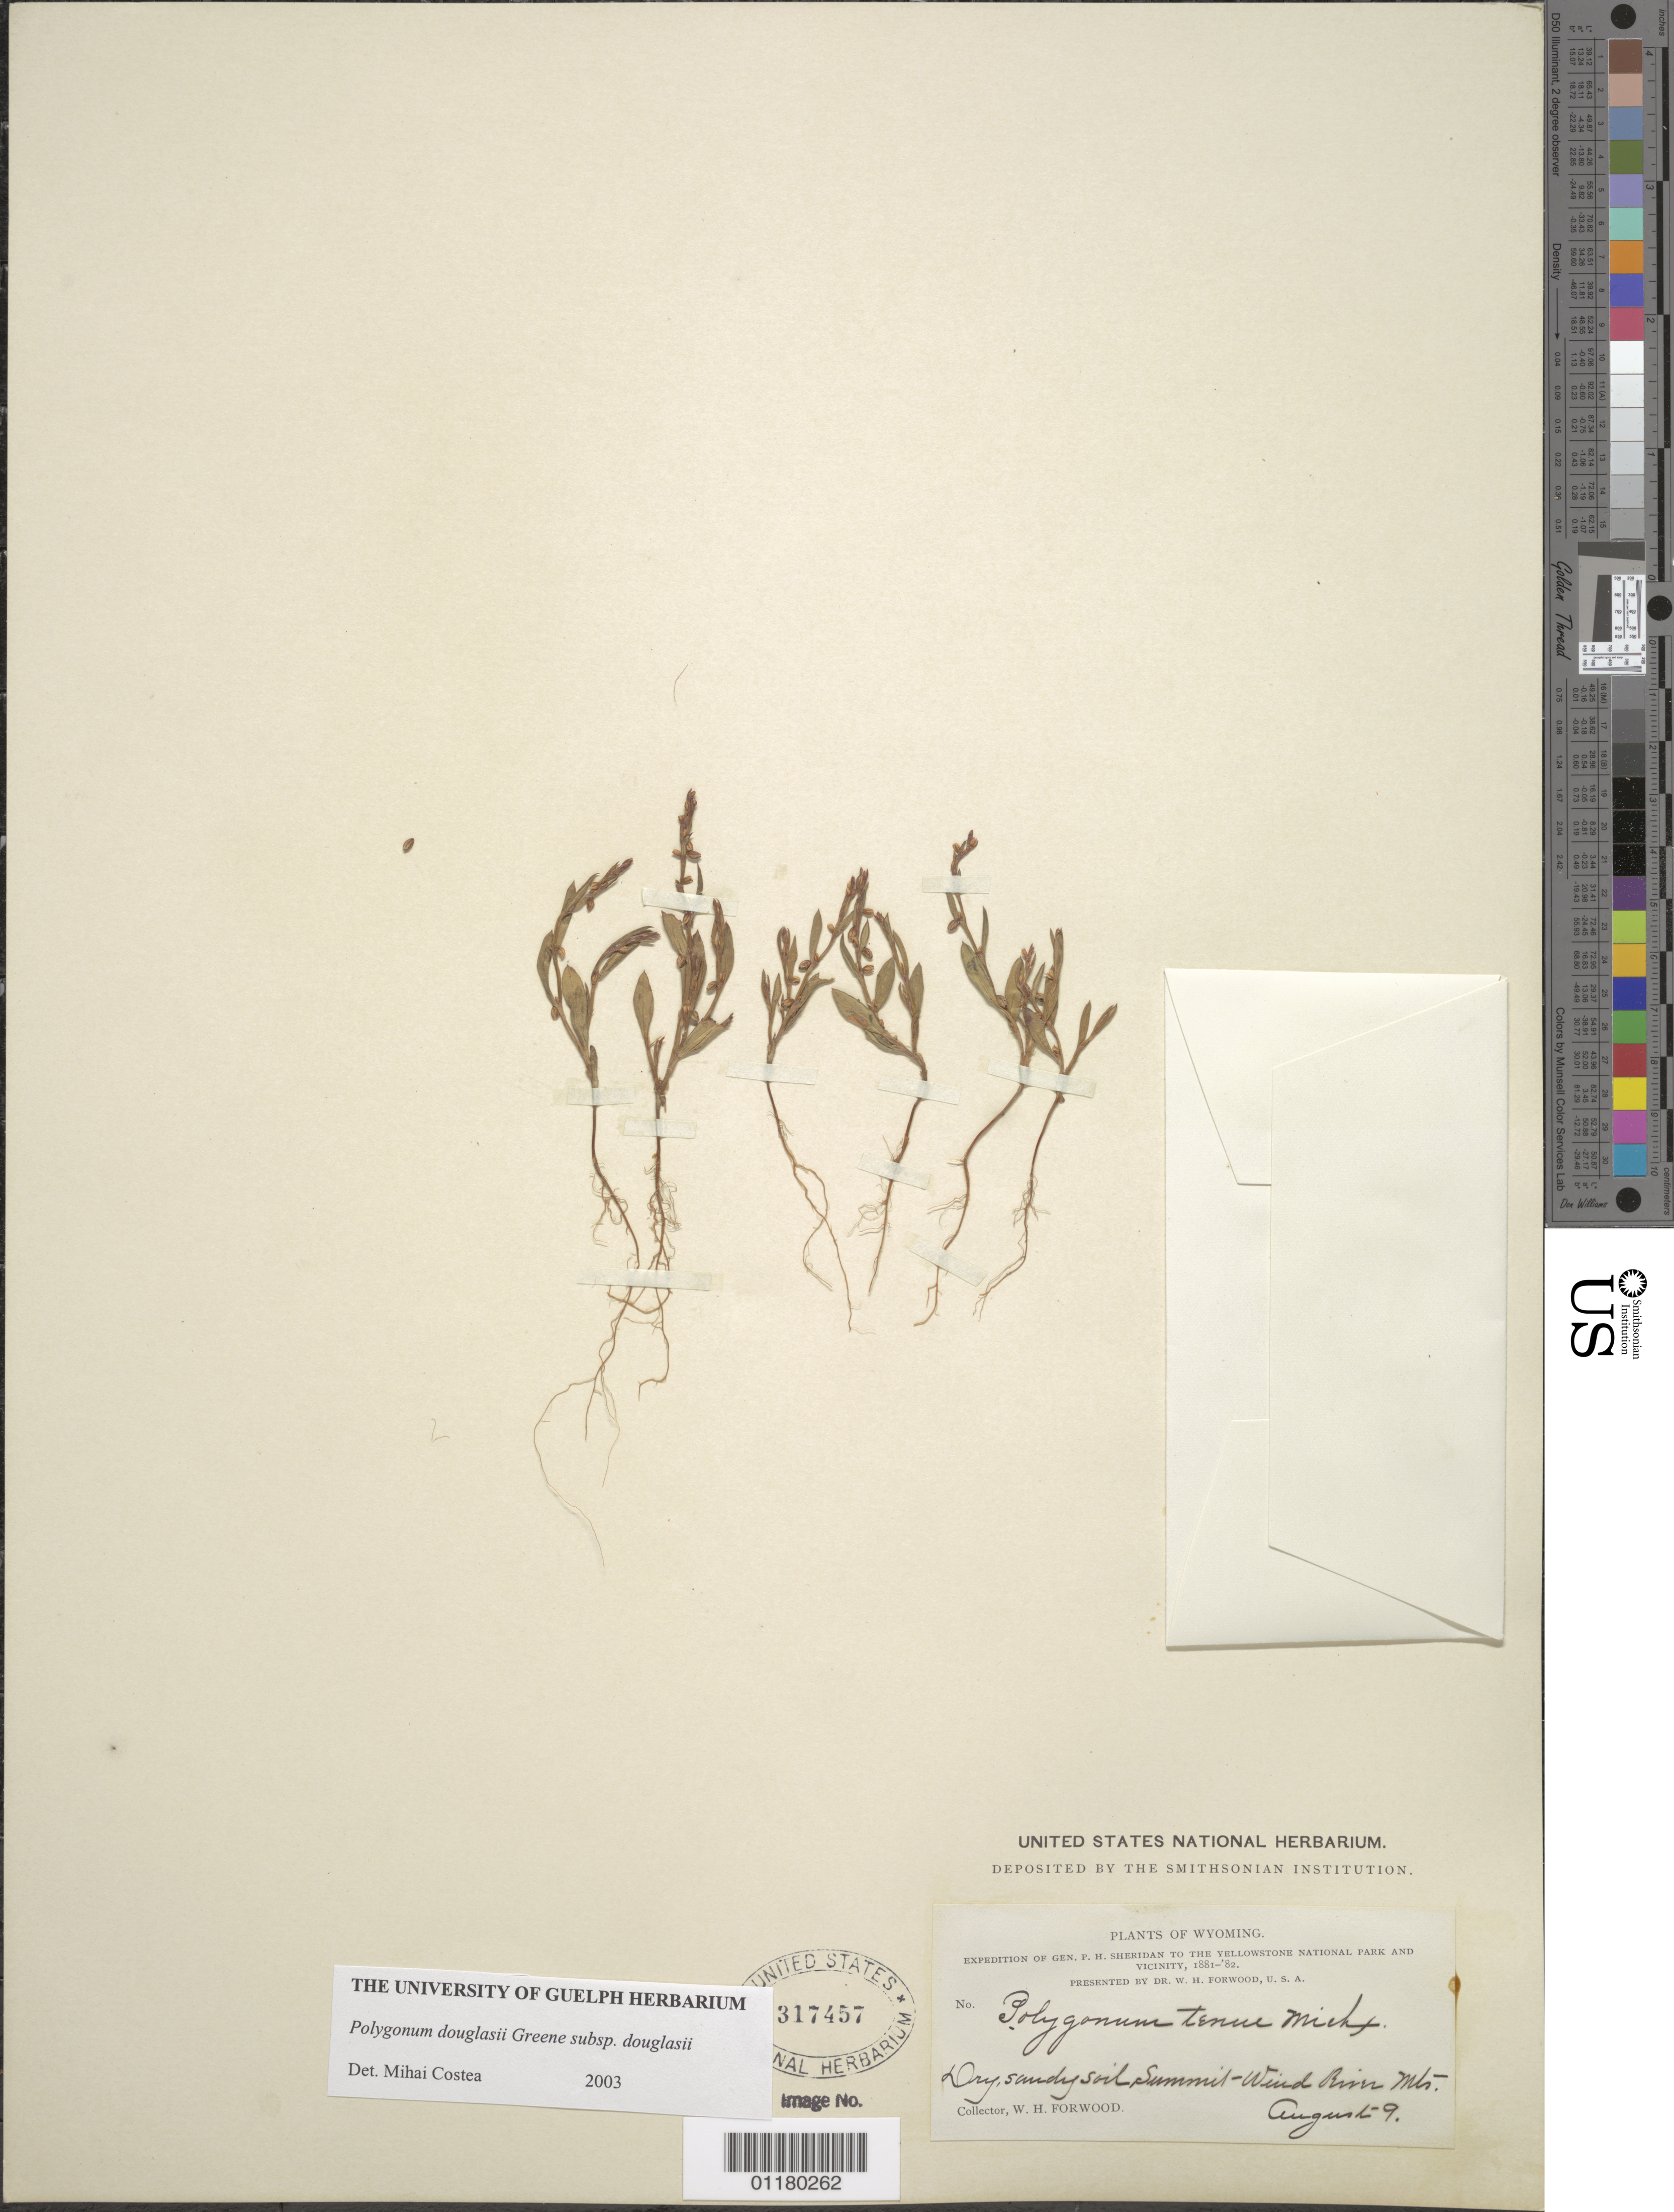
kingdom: Plantae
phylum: Tracheophyta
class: Magnoliopsida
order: Caryophyllales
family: Polygonaceae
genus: Polygonum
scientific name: Polygonum douglasii subsp. douglasii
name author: Greene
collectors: W. Forwood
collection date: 1881-08-09 or 1882-08-09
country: United States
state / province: Wyoming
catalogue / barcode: US 317457